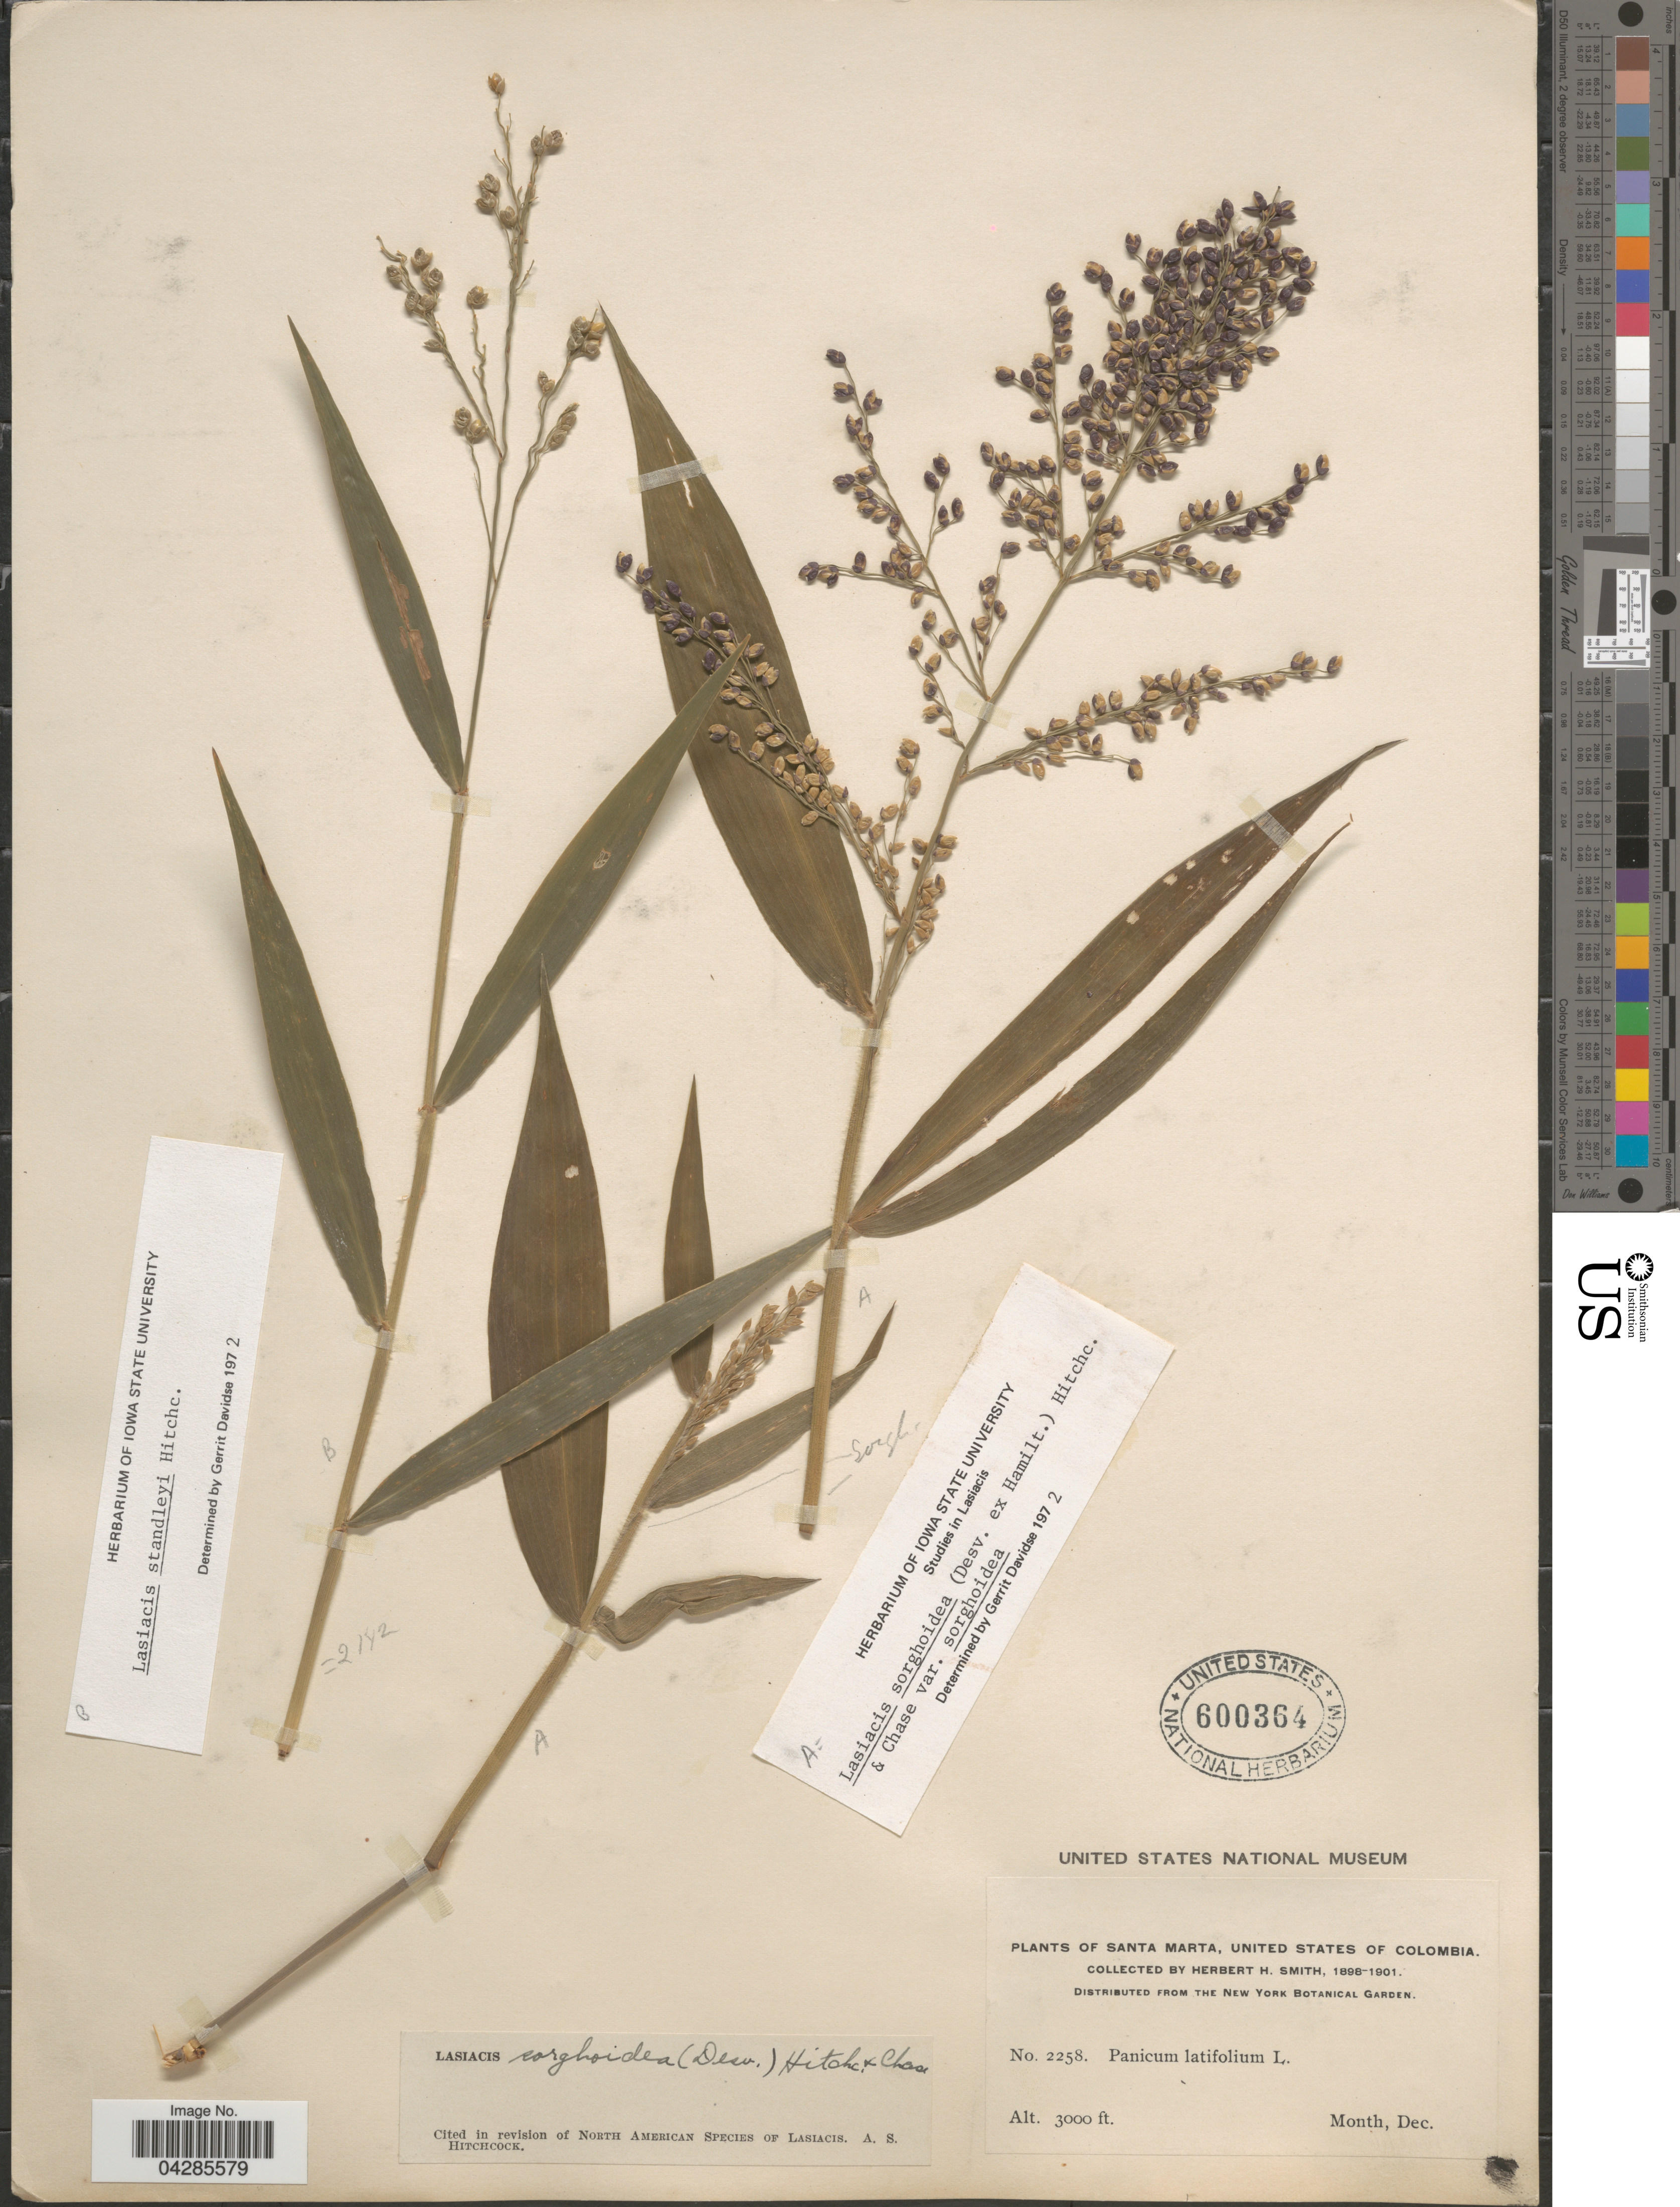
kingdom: Plantae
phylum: Tracheophyta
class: Liliopsida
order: Poales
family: Poaceae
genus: Lasiacis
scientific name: Lasiacis sorghoidea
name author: (Desv. ex Ham.) Hitchc. & Chase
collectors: Herbert H. Smith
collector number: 2258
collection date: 1898-12/1901-12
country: Colombia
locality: Santa Marta, United States of Colombia.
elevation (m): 914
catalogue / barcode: US 600364